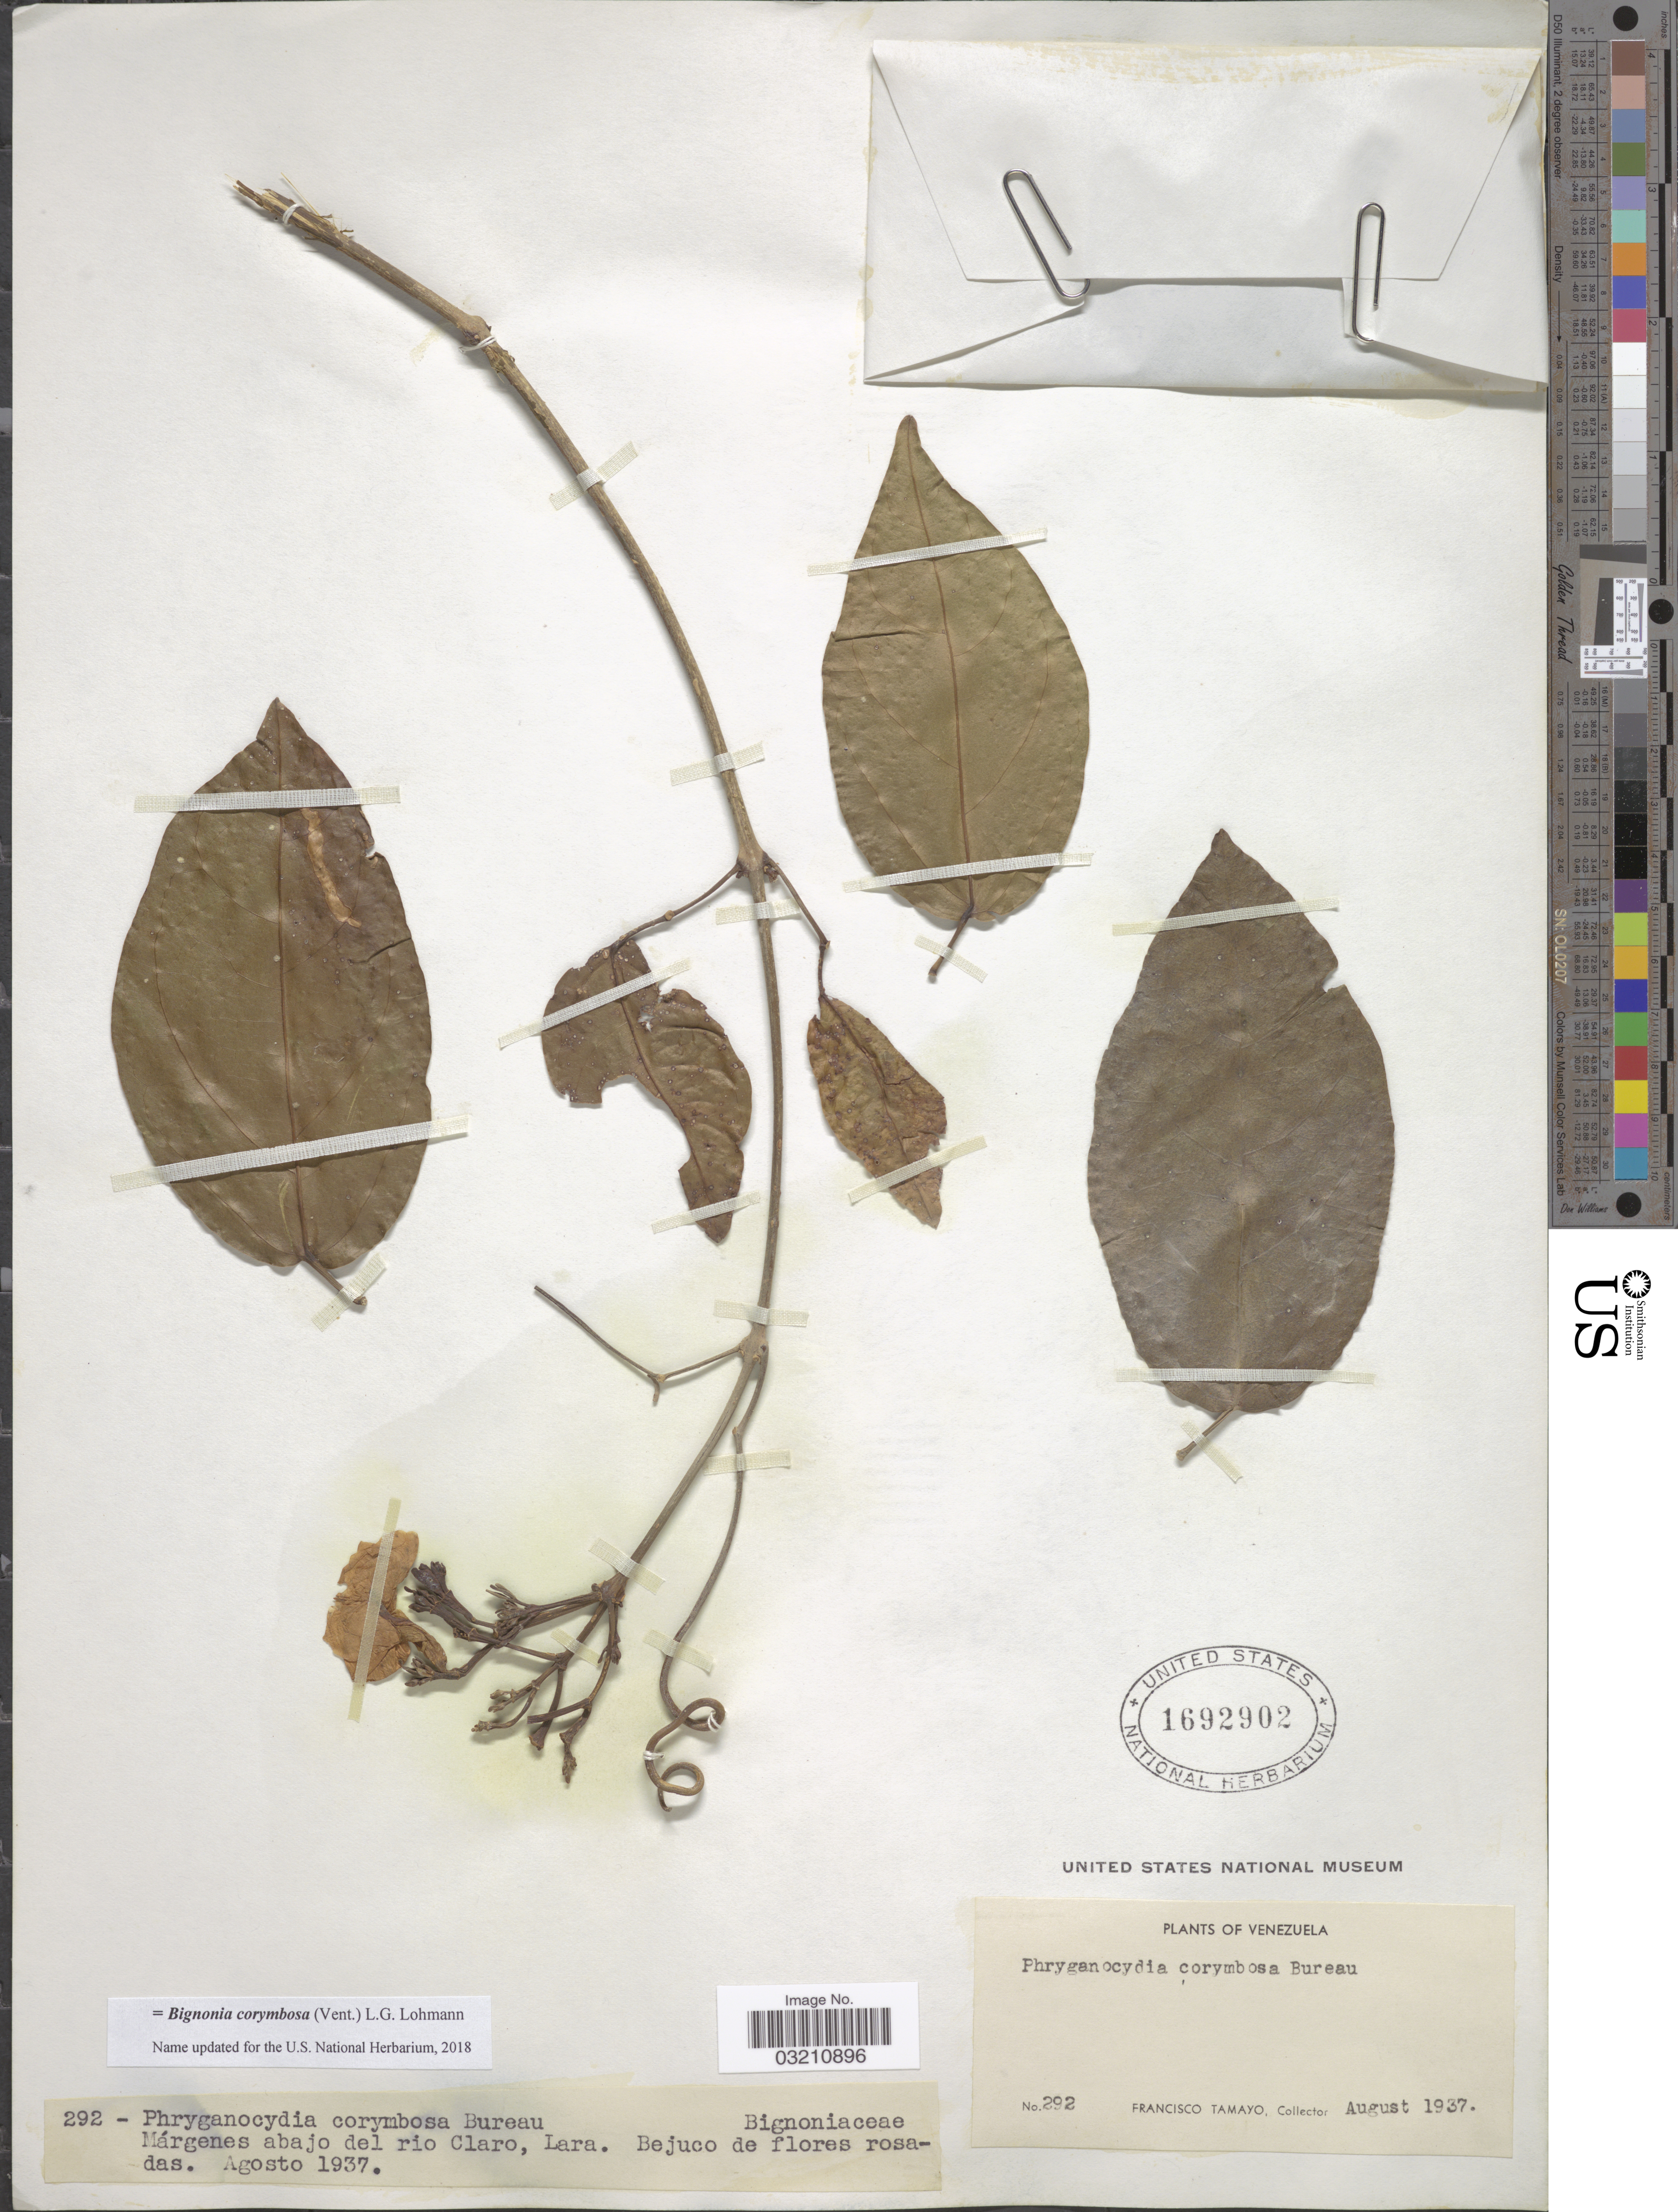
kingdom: Plantae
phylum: Tracheophyta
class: Magnoliopsida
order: Lamiales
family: Bignoniaceae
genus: Bignonia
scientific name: Bignonia corymbosa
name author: (Vent.) L.G. Lohmann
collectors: F. Tamayo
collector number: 292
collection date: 1937-08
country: Venezuela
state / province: Lara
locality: Márgenes abajo del rio Claro.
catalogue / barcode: US 1692902